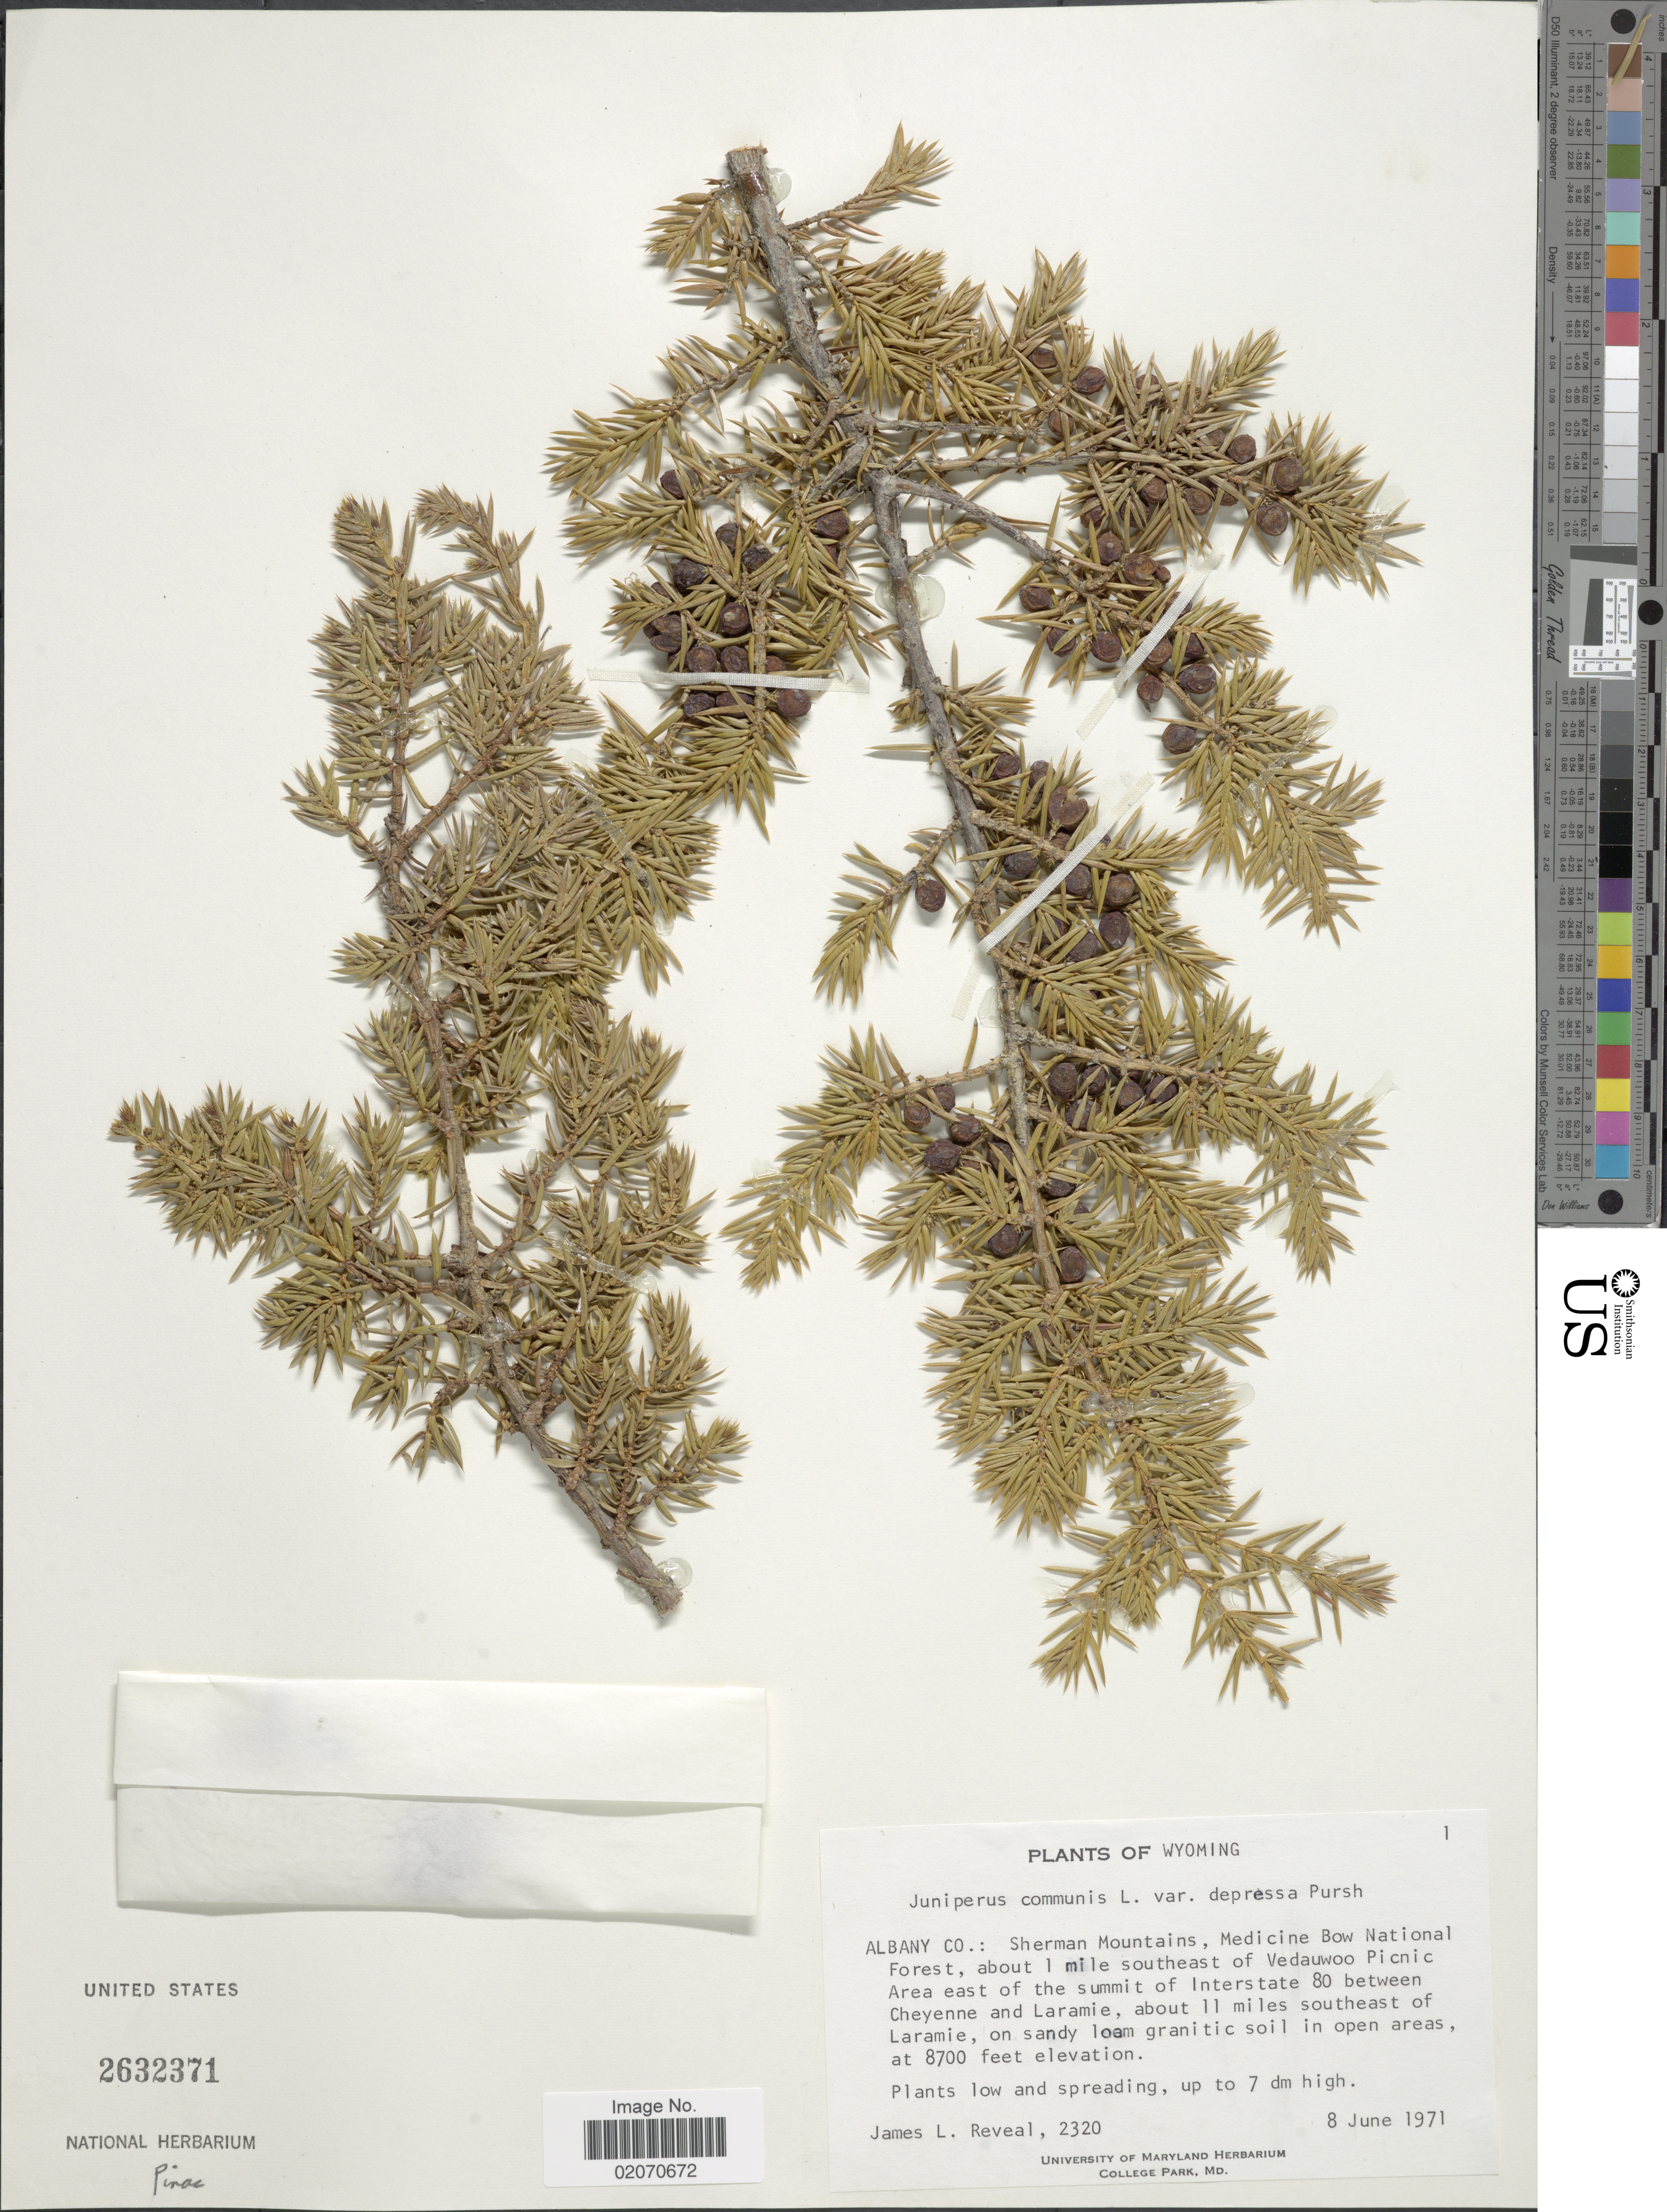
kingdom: Plantae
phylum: Tracheophyta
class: Pinopsida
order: Pinales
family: Cupressaceae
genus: Juniperus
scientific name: Juniperus communis var. depressa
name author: Pursh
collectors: J. L. Reveal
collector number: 2320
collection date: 1971-06-08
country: United States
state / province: Wyoming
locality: Albany Co.: Sherman Mountains, Medicine Bow National Forest, about 1 mile southeasdt of Vedauwoo Picnic Area east of summit of Interstate 80 between Cheyenne and Laramie, about 11 miles southeast of Laramie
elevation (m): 2652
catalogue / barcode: US 2632371